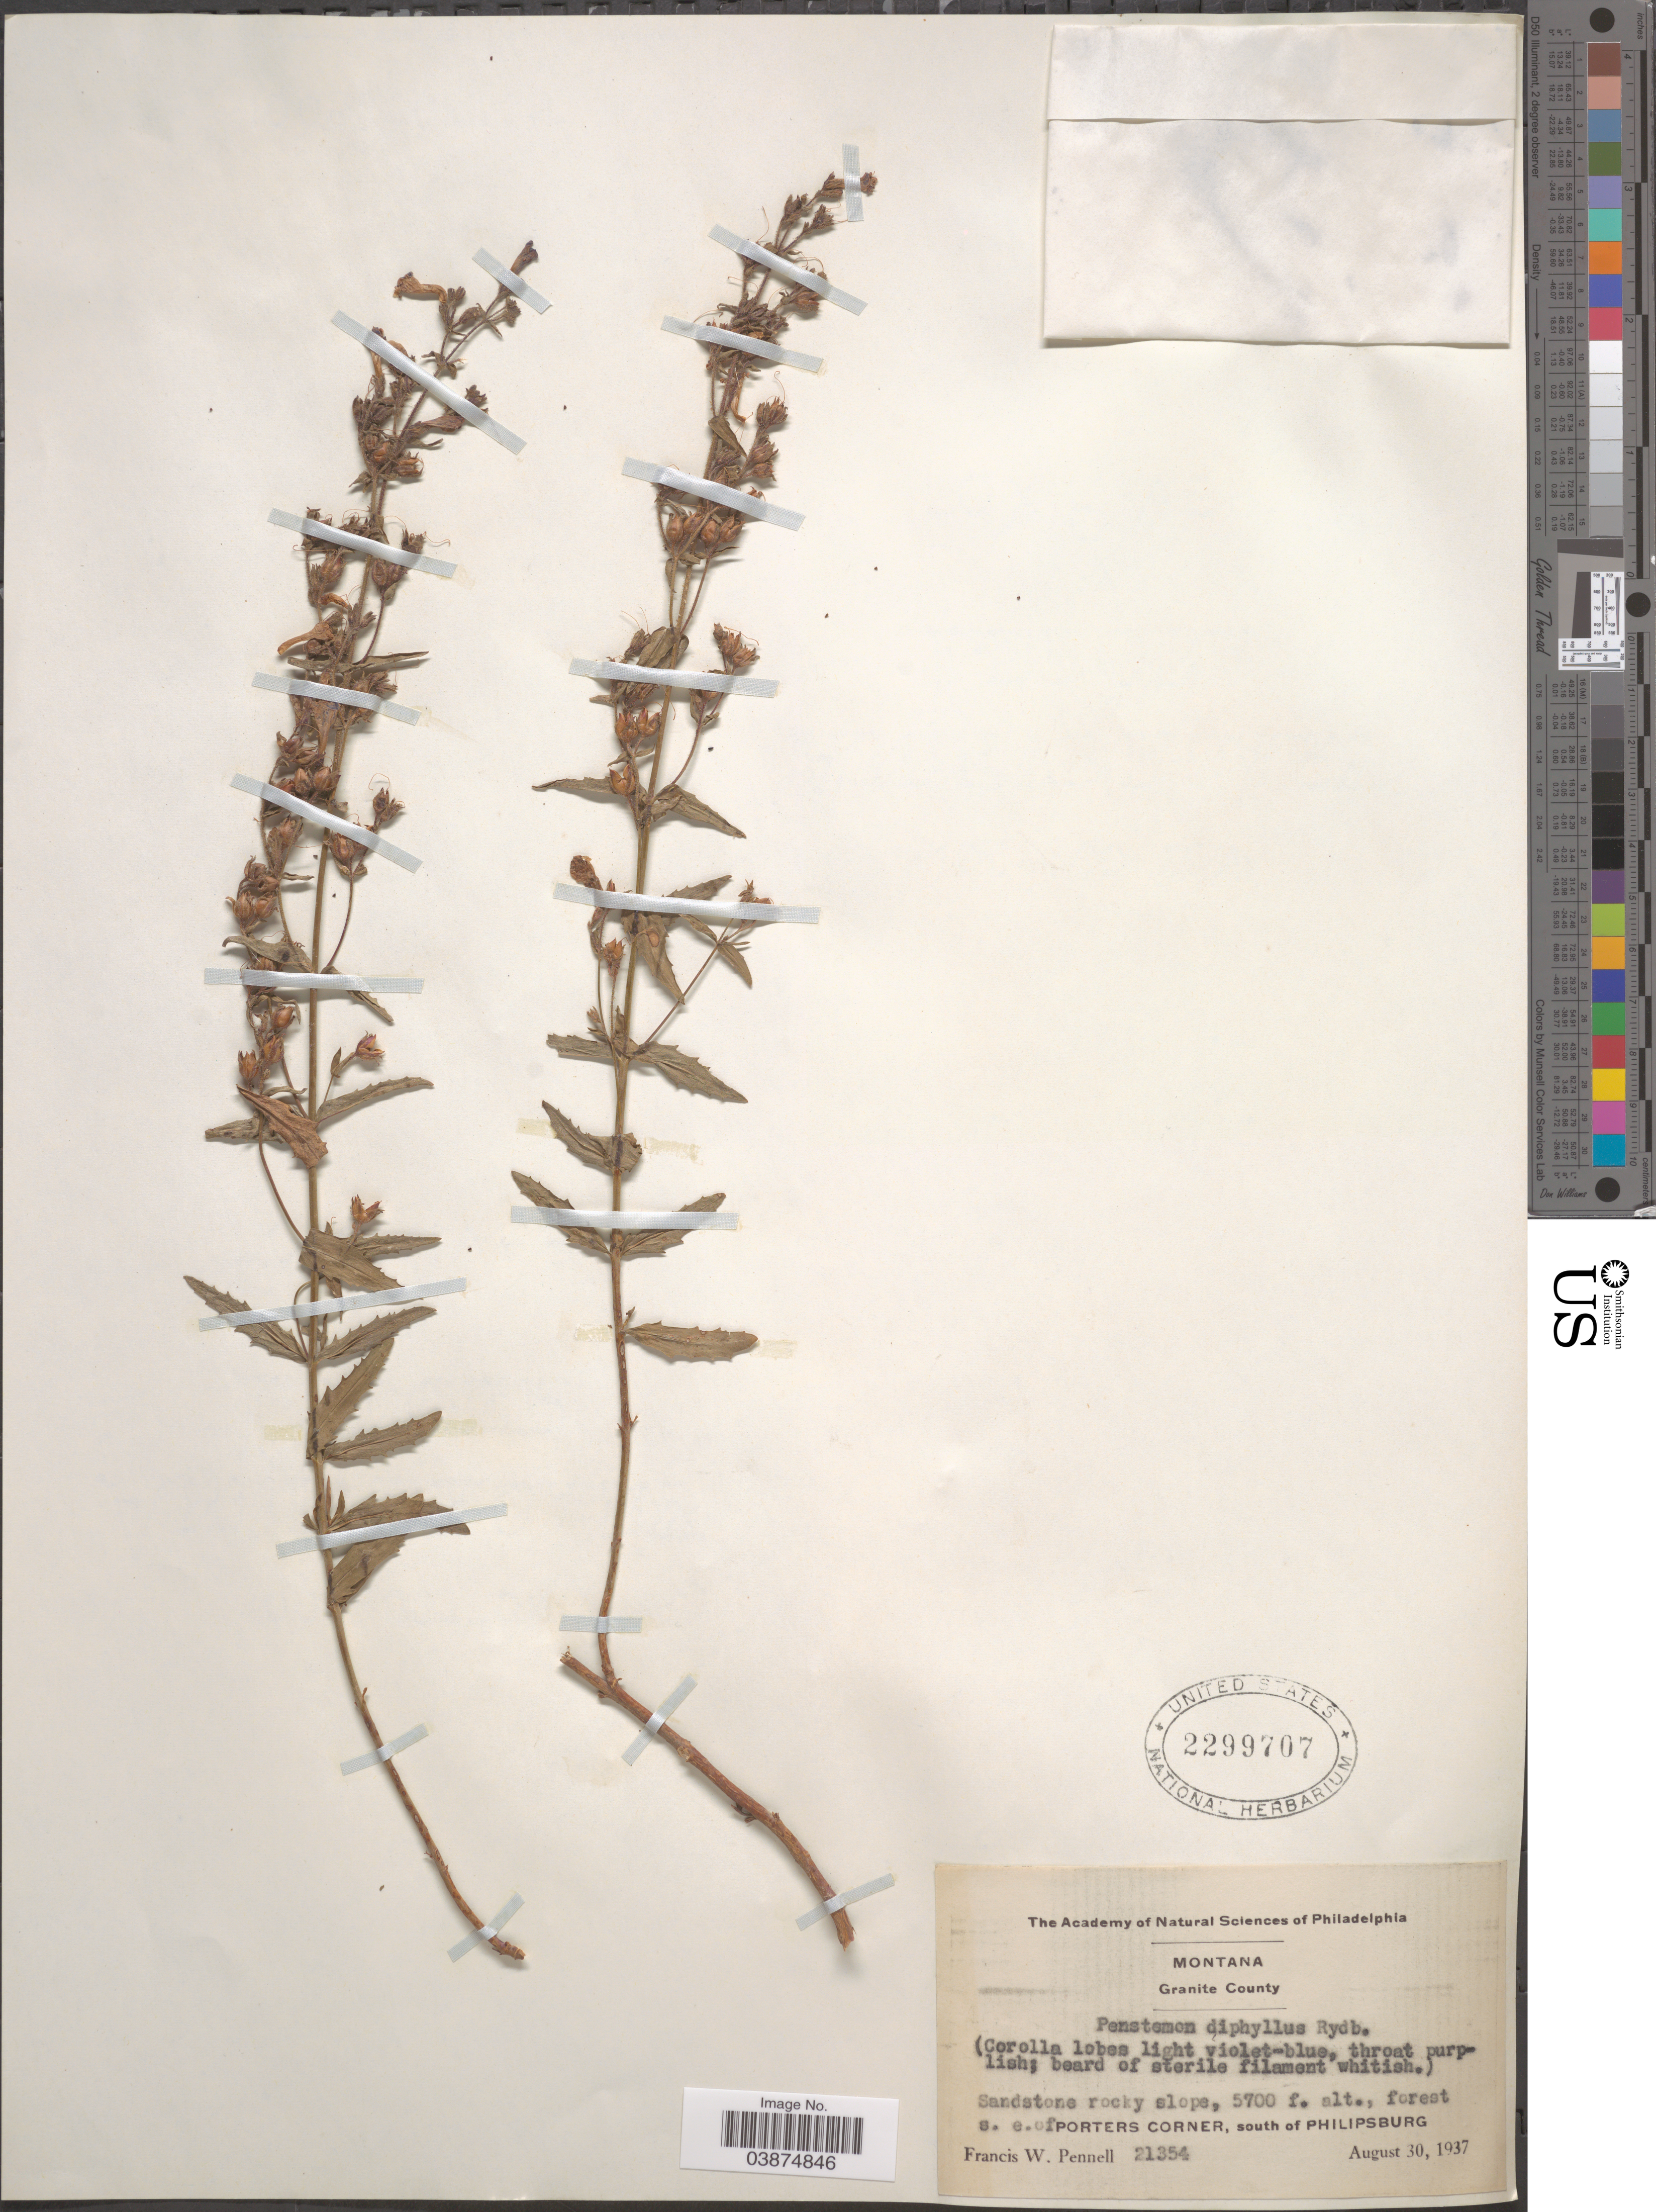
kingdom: Plantae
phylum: Tracheophyta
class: Magnoliopsida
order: Lamiales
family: Plantaginaceae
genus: Penstemon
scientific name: Penstemon diphyllus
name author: Rydb.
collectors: F. W. Pennell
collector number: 21354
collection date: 1937-08-30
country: United States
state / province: Montana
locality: Granite County. Forest s. e. of Porters Corner, south of Philipsburg.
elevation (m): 1737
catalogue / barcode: US 2299707